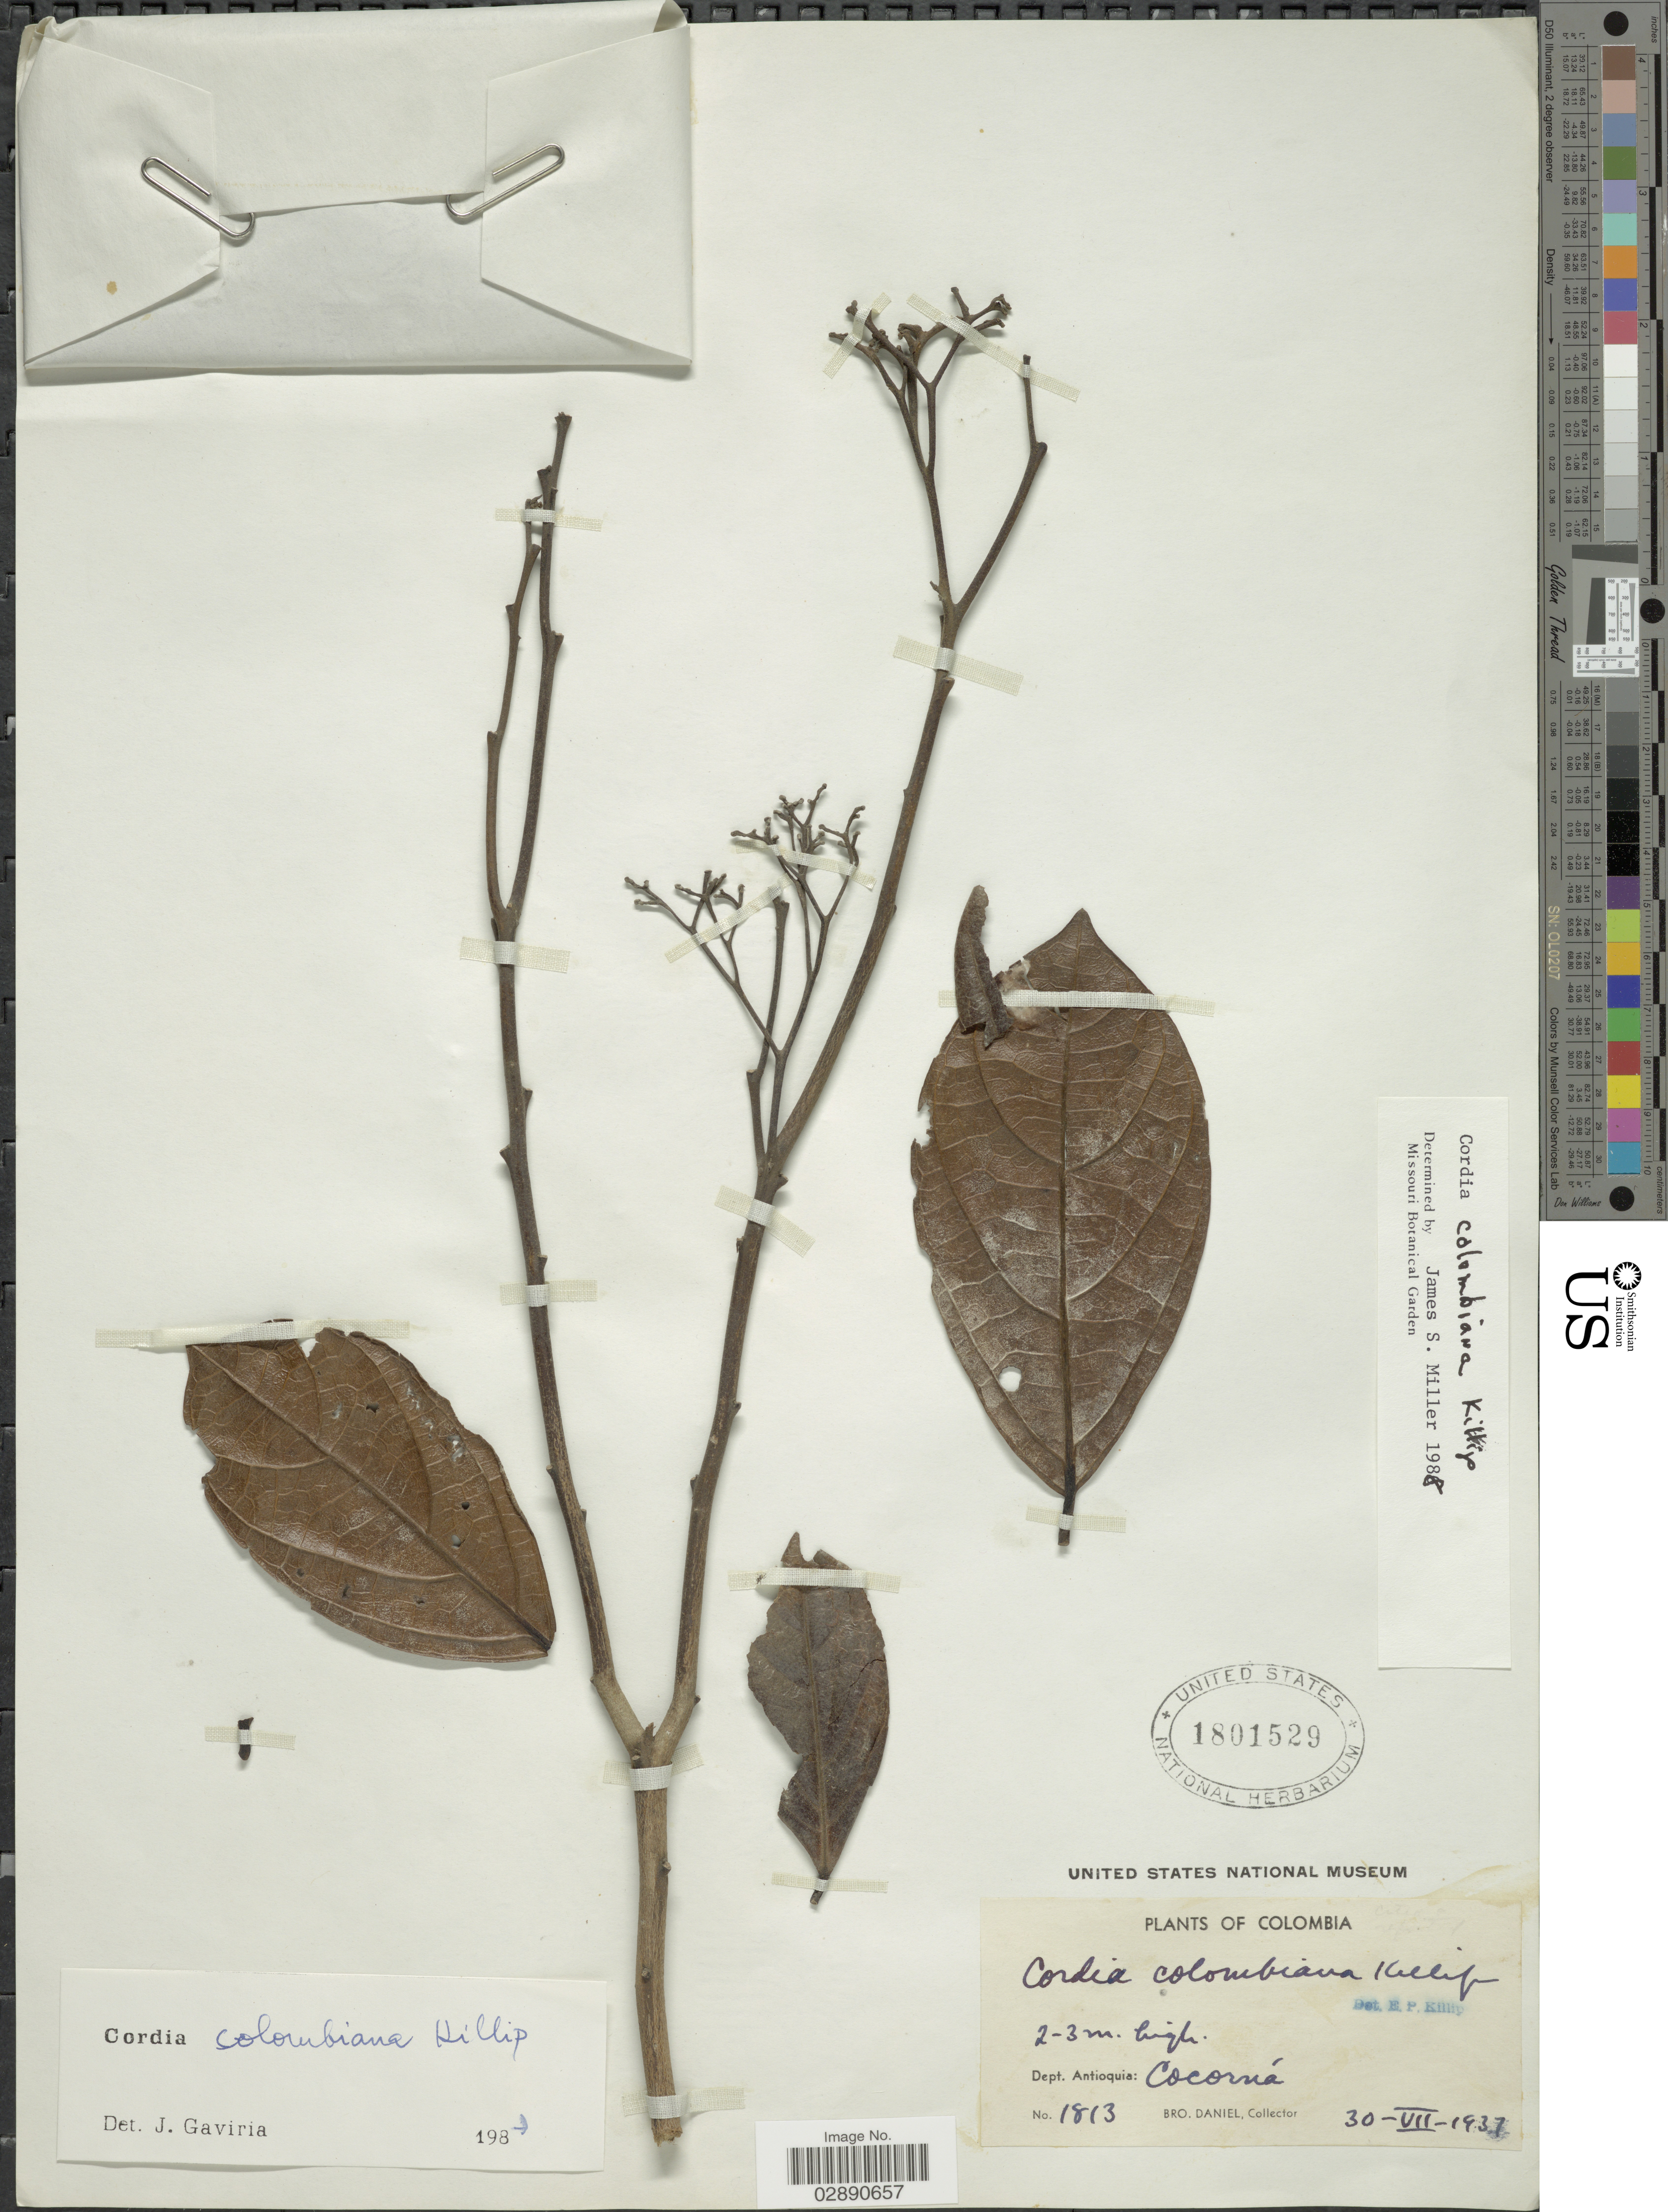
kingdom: Plantae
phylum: Tracheophyta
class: Magnoliopsida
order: Boraginales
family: Cordiaceae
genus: Cordia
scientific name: Cordia colombiana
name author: Killip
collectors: Bro. Daniel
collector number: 1813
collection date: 1937-07-30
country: Colombia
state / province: Antioquia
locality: Dept. Antioquia: Cocorná.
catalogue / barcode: US 1801529